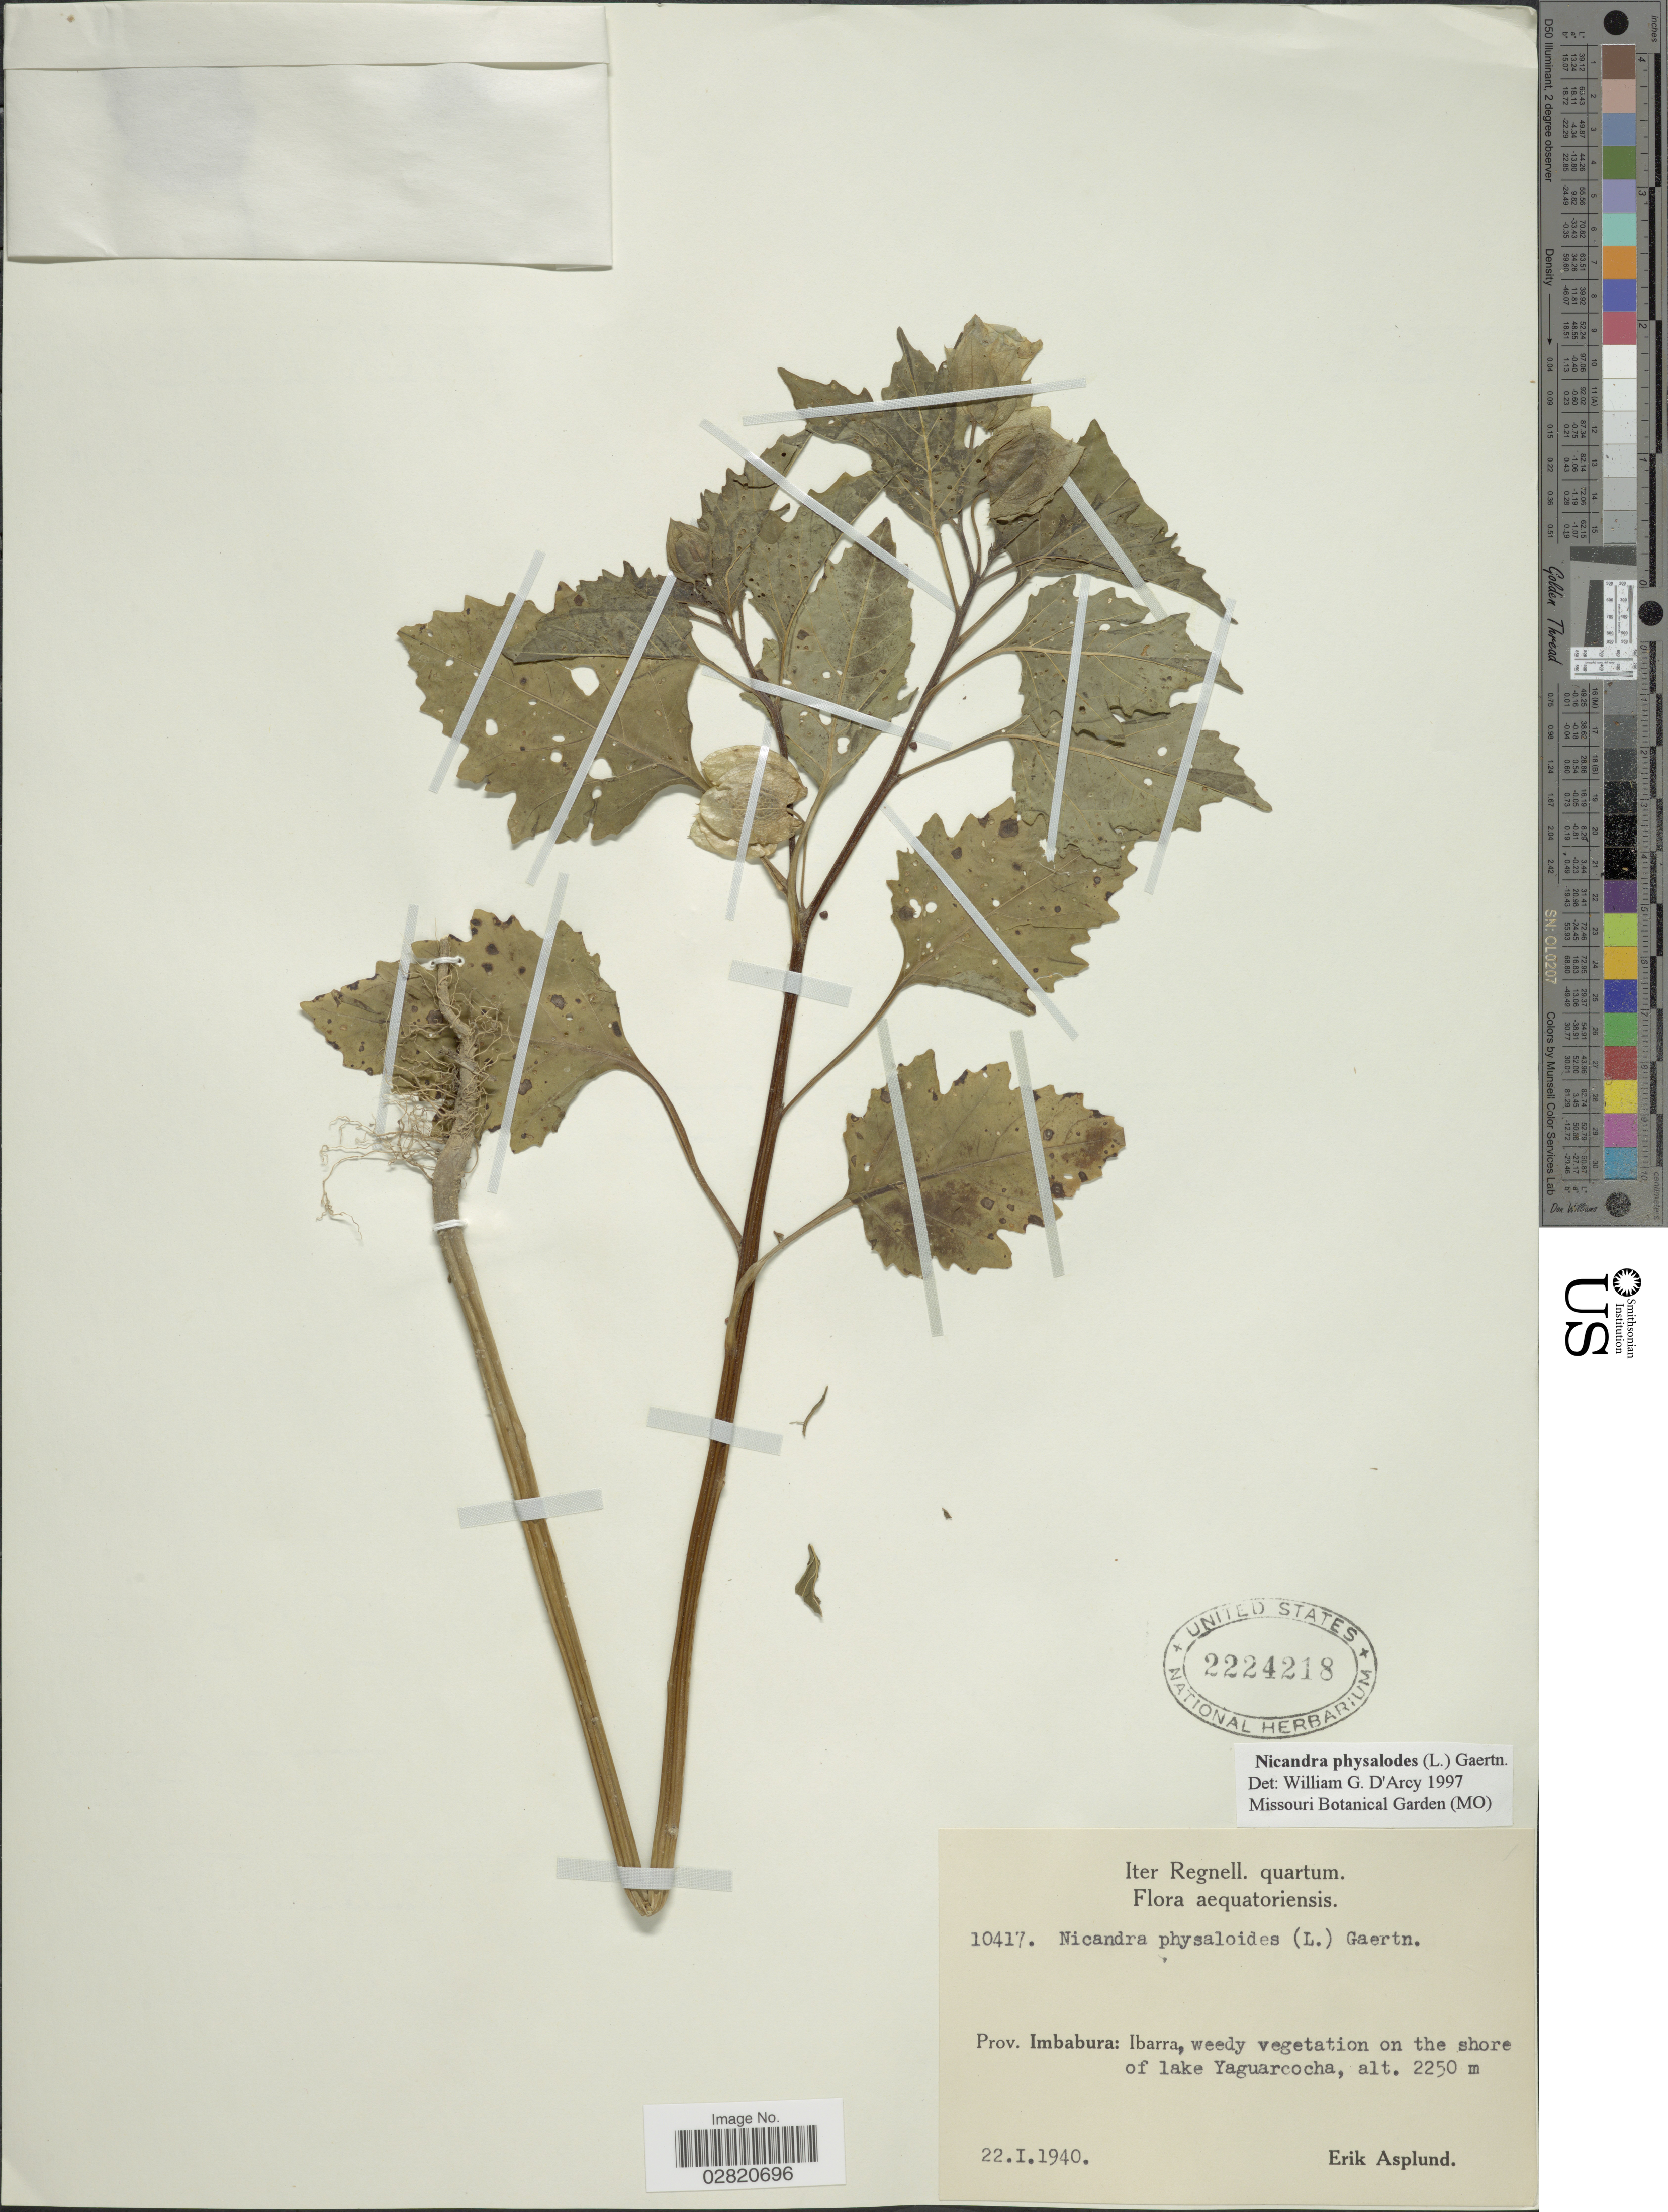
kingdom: Plantae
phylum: Tracheophyta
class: Magnoliopsida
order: Solanales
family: Solanaceae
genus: Nicandra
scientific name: Nicandra physalodes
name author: (L.) Gaertn.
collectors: E. Asplund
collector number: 10417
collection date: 1940-01-22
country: Ecuador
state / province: Imbabura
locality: Ibarra, weedy vegetation on the shore of lake Yaguarcocha.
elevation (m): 2250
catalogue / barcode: US 2224218